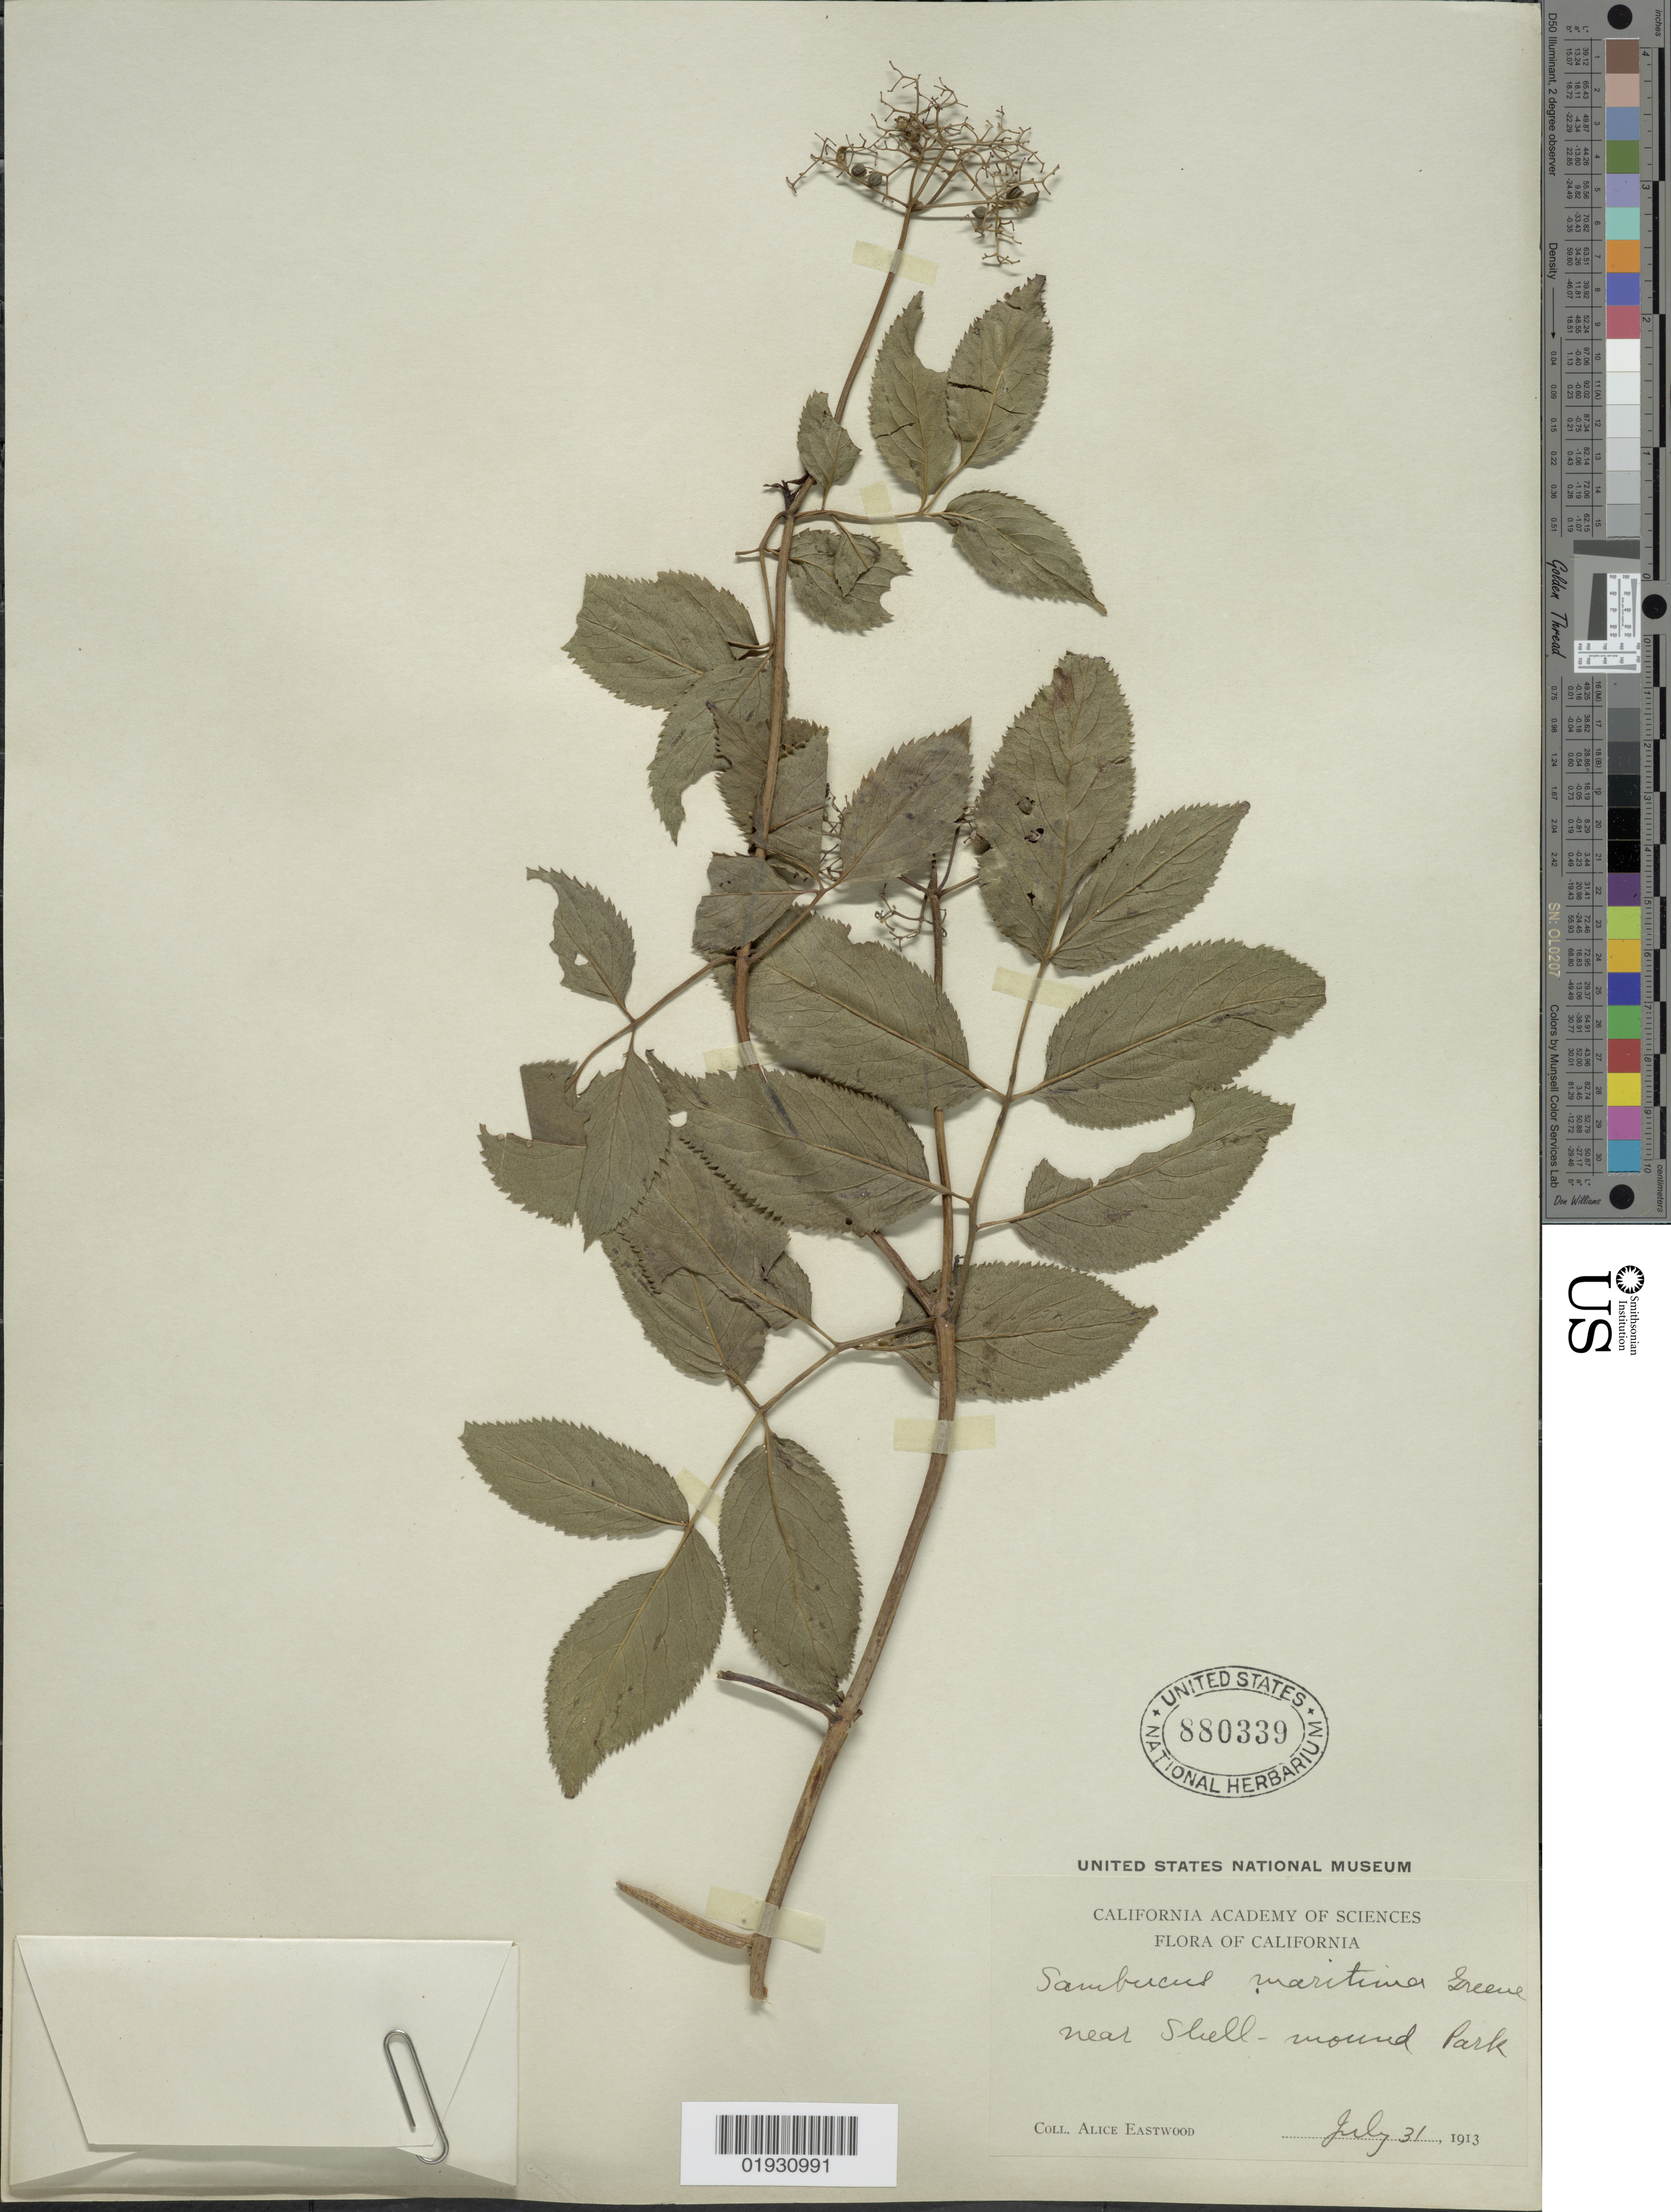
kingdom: Plantae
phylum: Tracheophyta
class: Magnoliopsida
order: Dipsacales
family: Viburnaceae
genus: Sambucus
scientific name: Sambucus maritima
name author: Greene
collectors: A. Eastwood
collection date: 1913-07-31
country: United States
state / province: California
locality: Near Shell- mound Park.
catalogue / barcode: US 880339